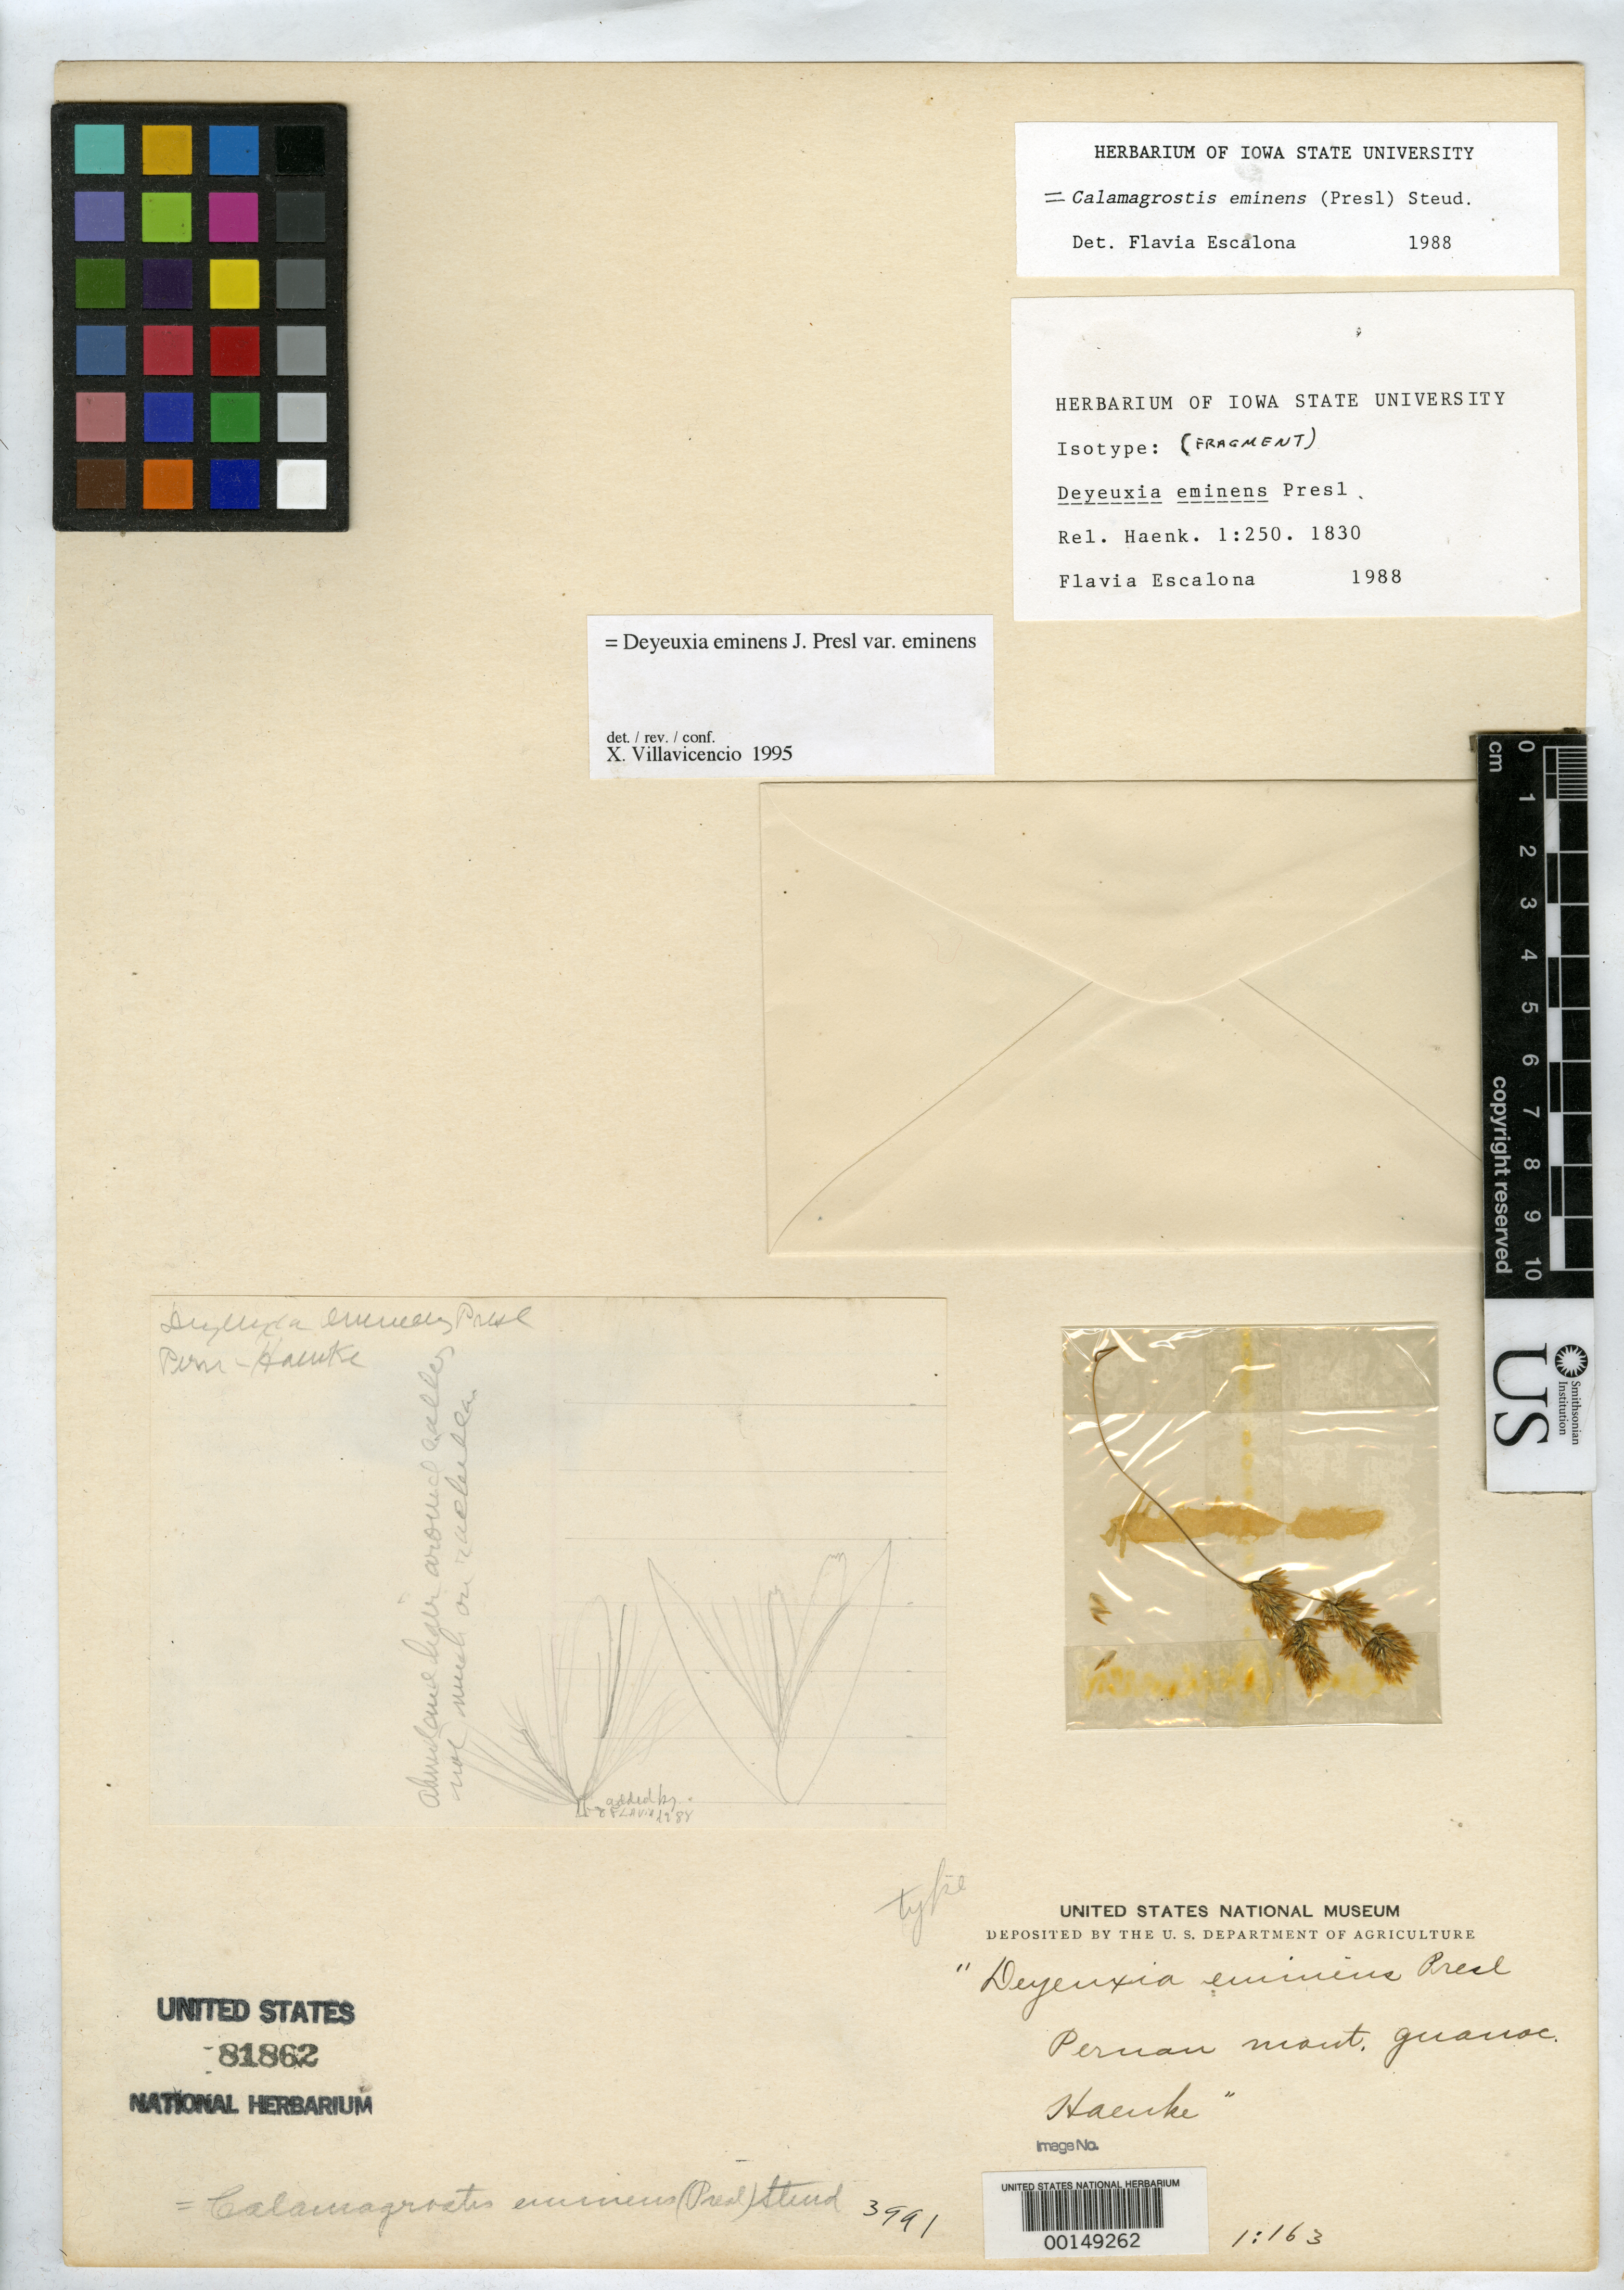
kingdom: Plantae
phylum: Tracheophyta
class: Liliopsida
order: Poales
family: Poaceae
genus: Deyeuxia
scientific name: Deyeuxia eminens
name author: C. Presl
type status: Type Fragment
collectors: T. P. X. Haenke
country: Peru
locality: Peruvial montanis Huanoccensibus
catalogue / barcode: US 81862